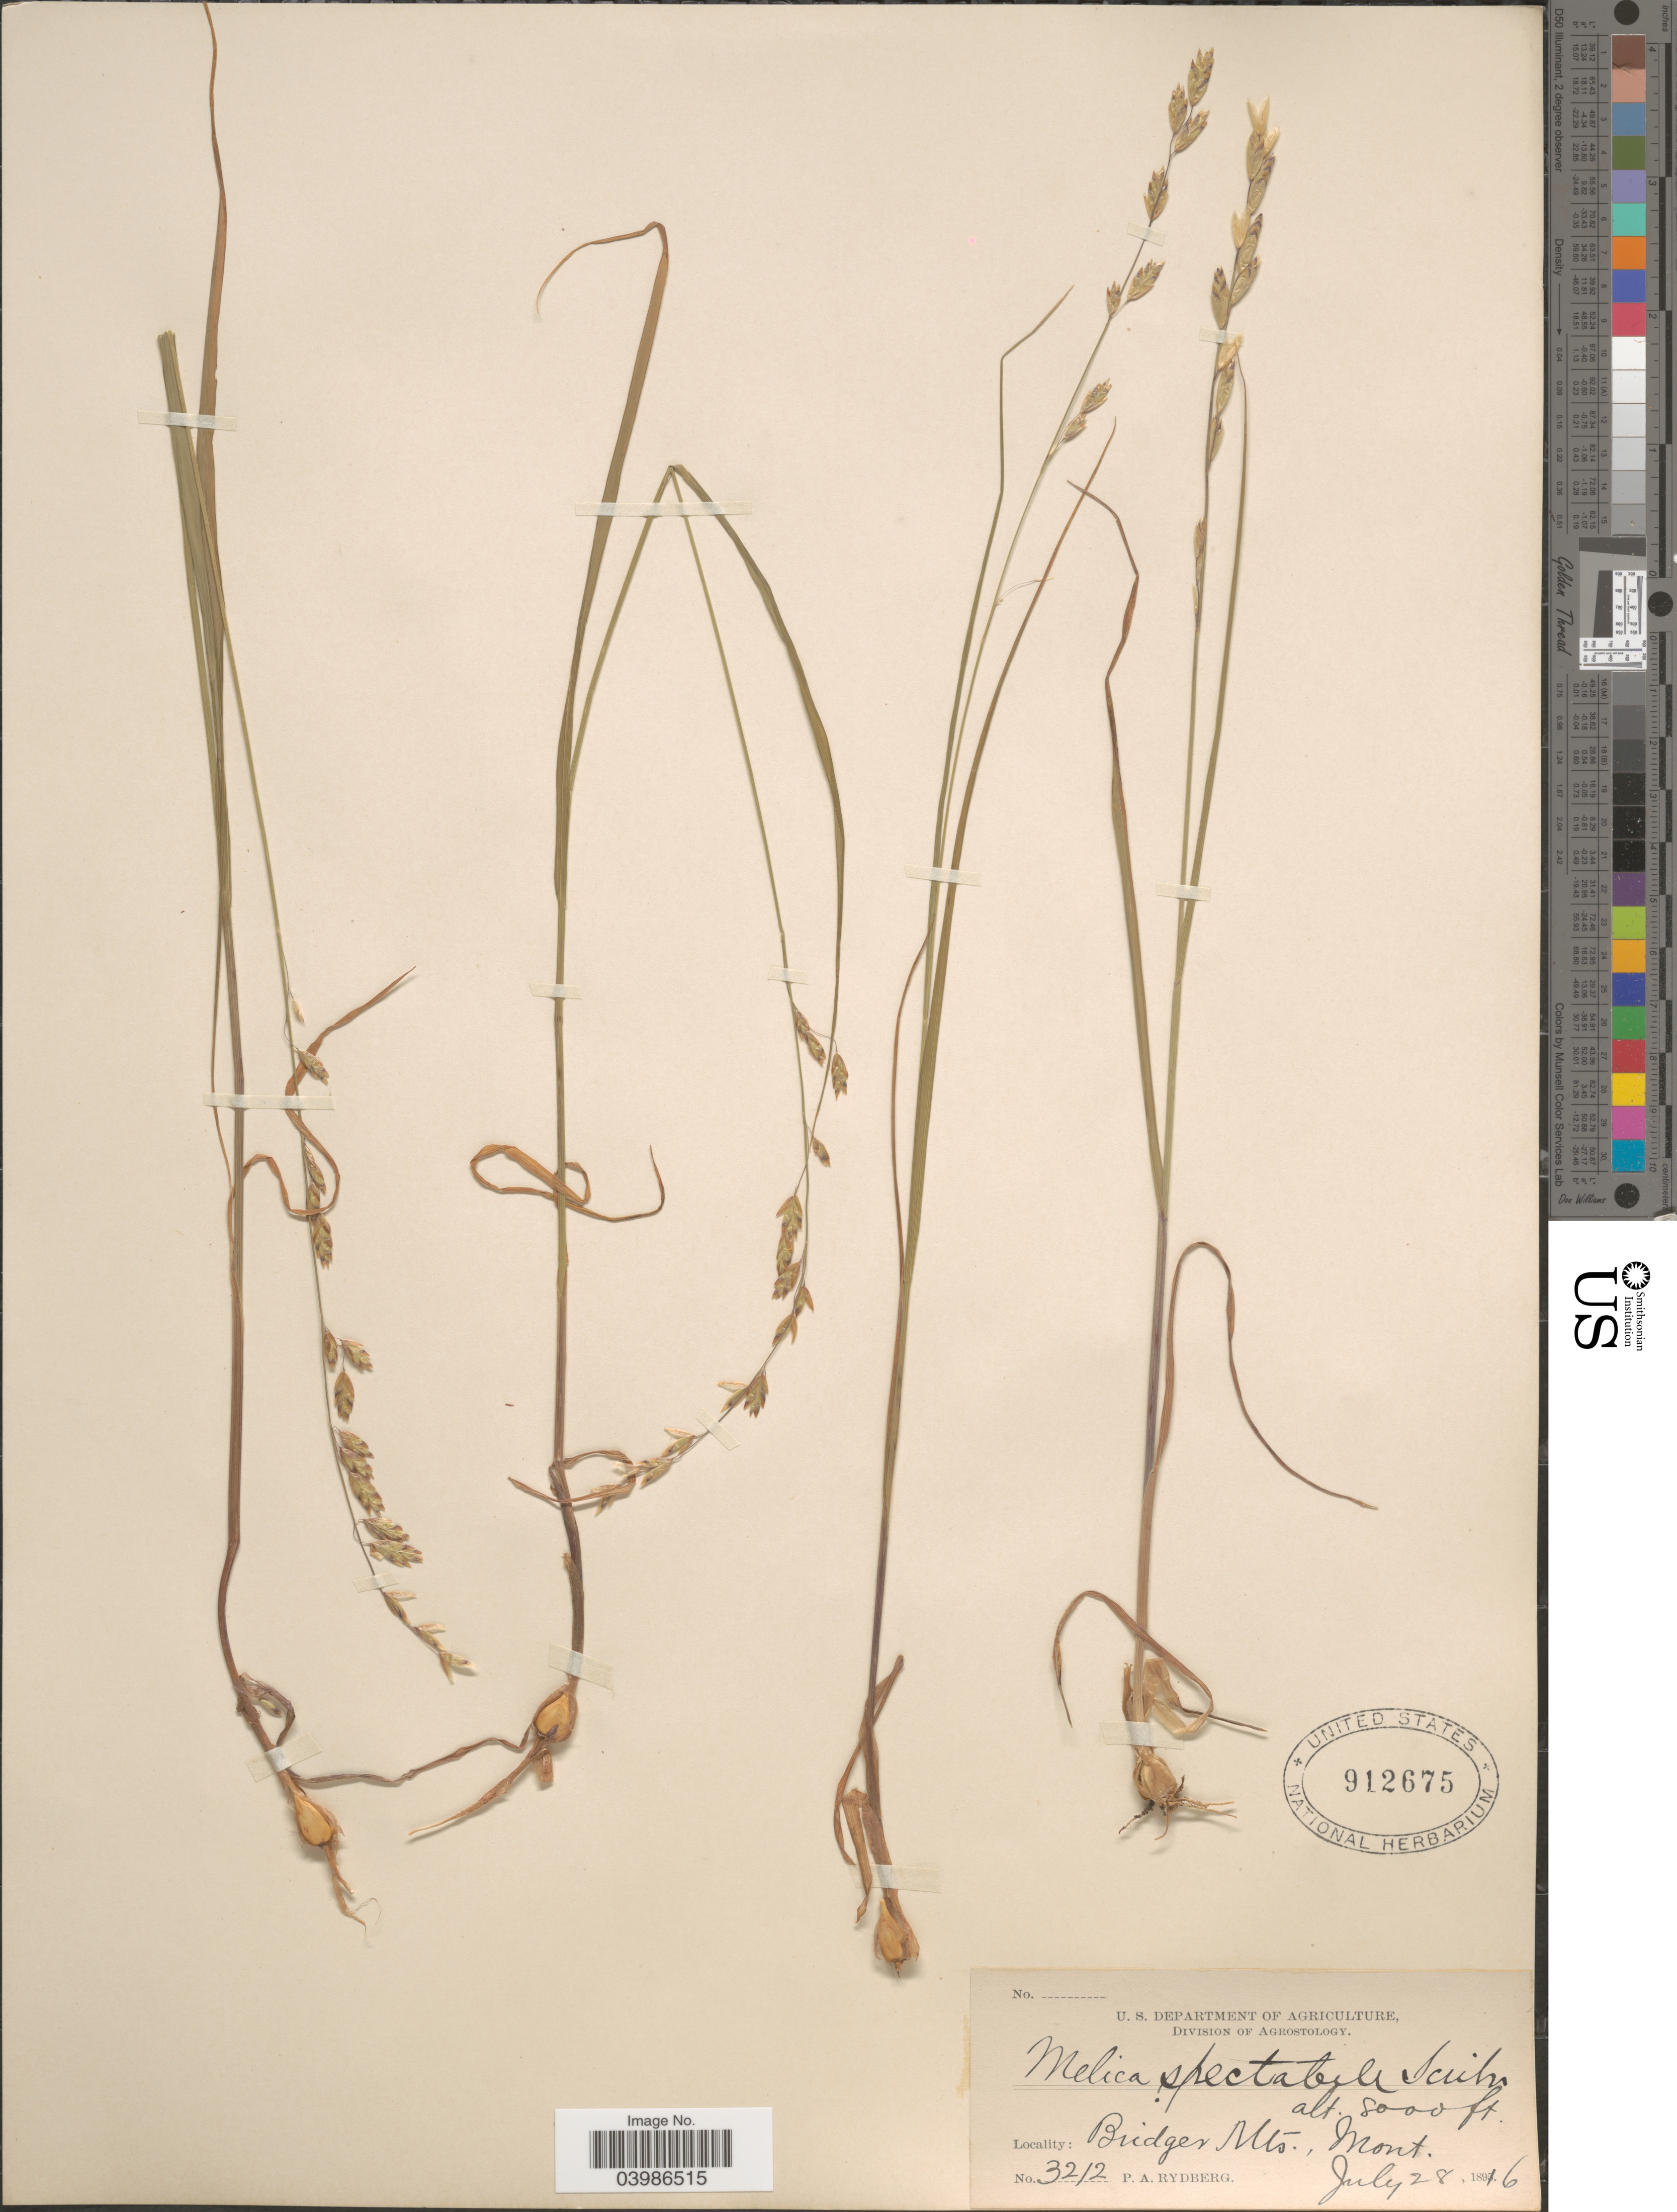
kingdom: Plantae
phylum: Tracheophyta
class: Liliopsida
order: Poales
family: Poaceae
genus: Melica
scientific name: Melica spectabilis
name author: Scribn.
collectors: P. A. Rydberg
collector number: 3212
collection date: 1816-07-28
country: United States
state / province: Montana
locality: Bridger Mts.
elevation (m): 2438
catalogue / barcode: US 912675